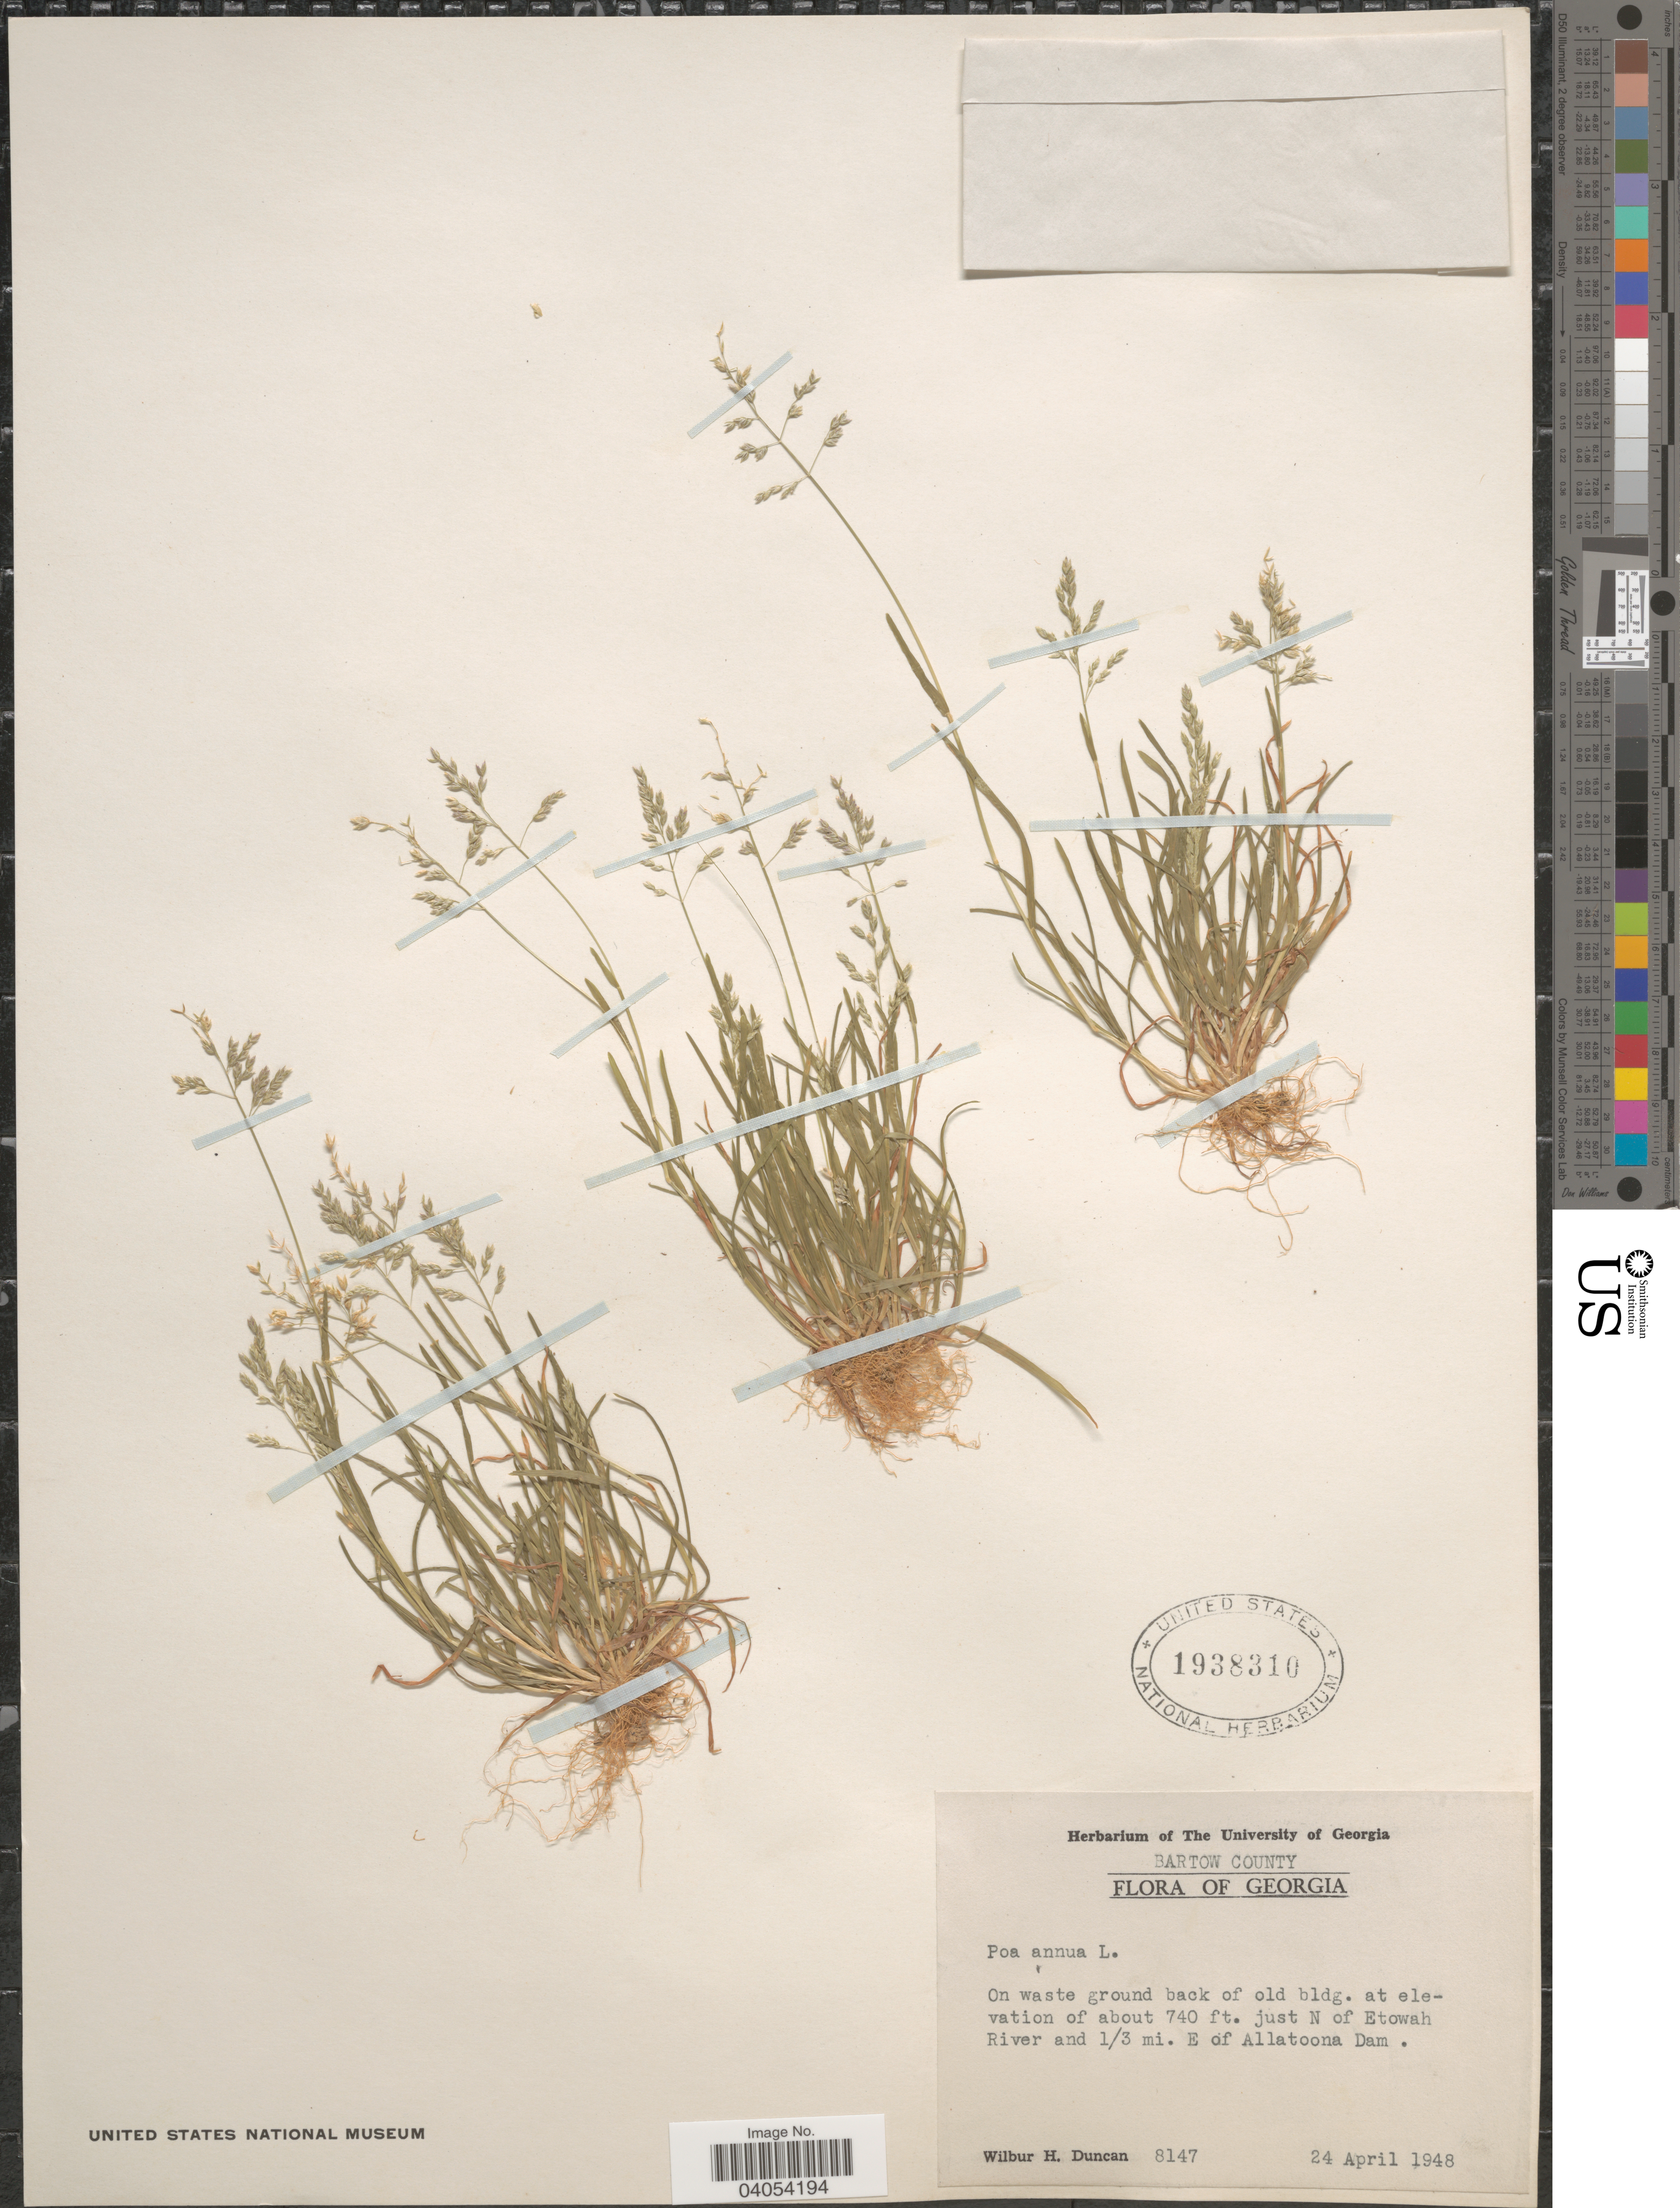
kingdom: Plantae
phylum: Tracheophyta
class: Liliopsida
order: Poales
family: Poaceae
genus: Poa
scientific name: Poa annua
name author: L.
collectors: W. H. Duncan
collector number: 8147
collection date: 1948-04-24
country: United States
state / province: Georgia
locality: Bartow County. On waste ground back of old bldg. at elevation of about 740 ft. just N of Etowah River and 1/3 mi. E of Allatoona Dam.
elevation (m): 226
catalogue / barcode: US 1938310